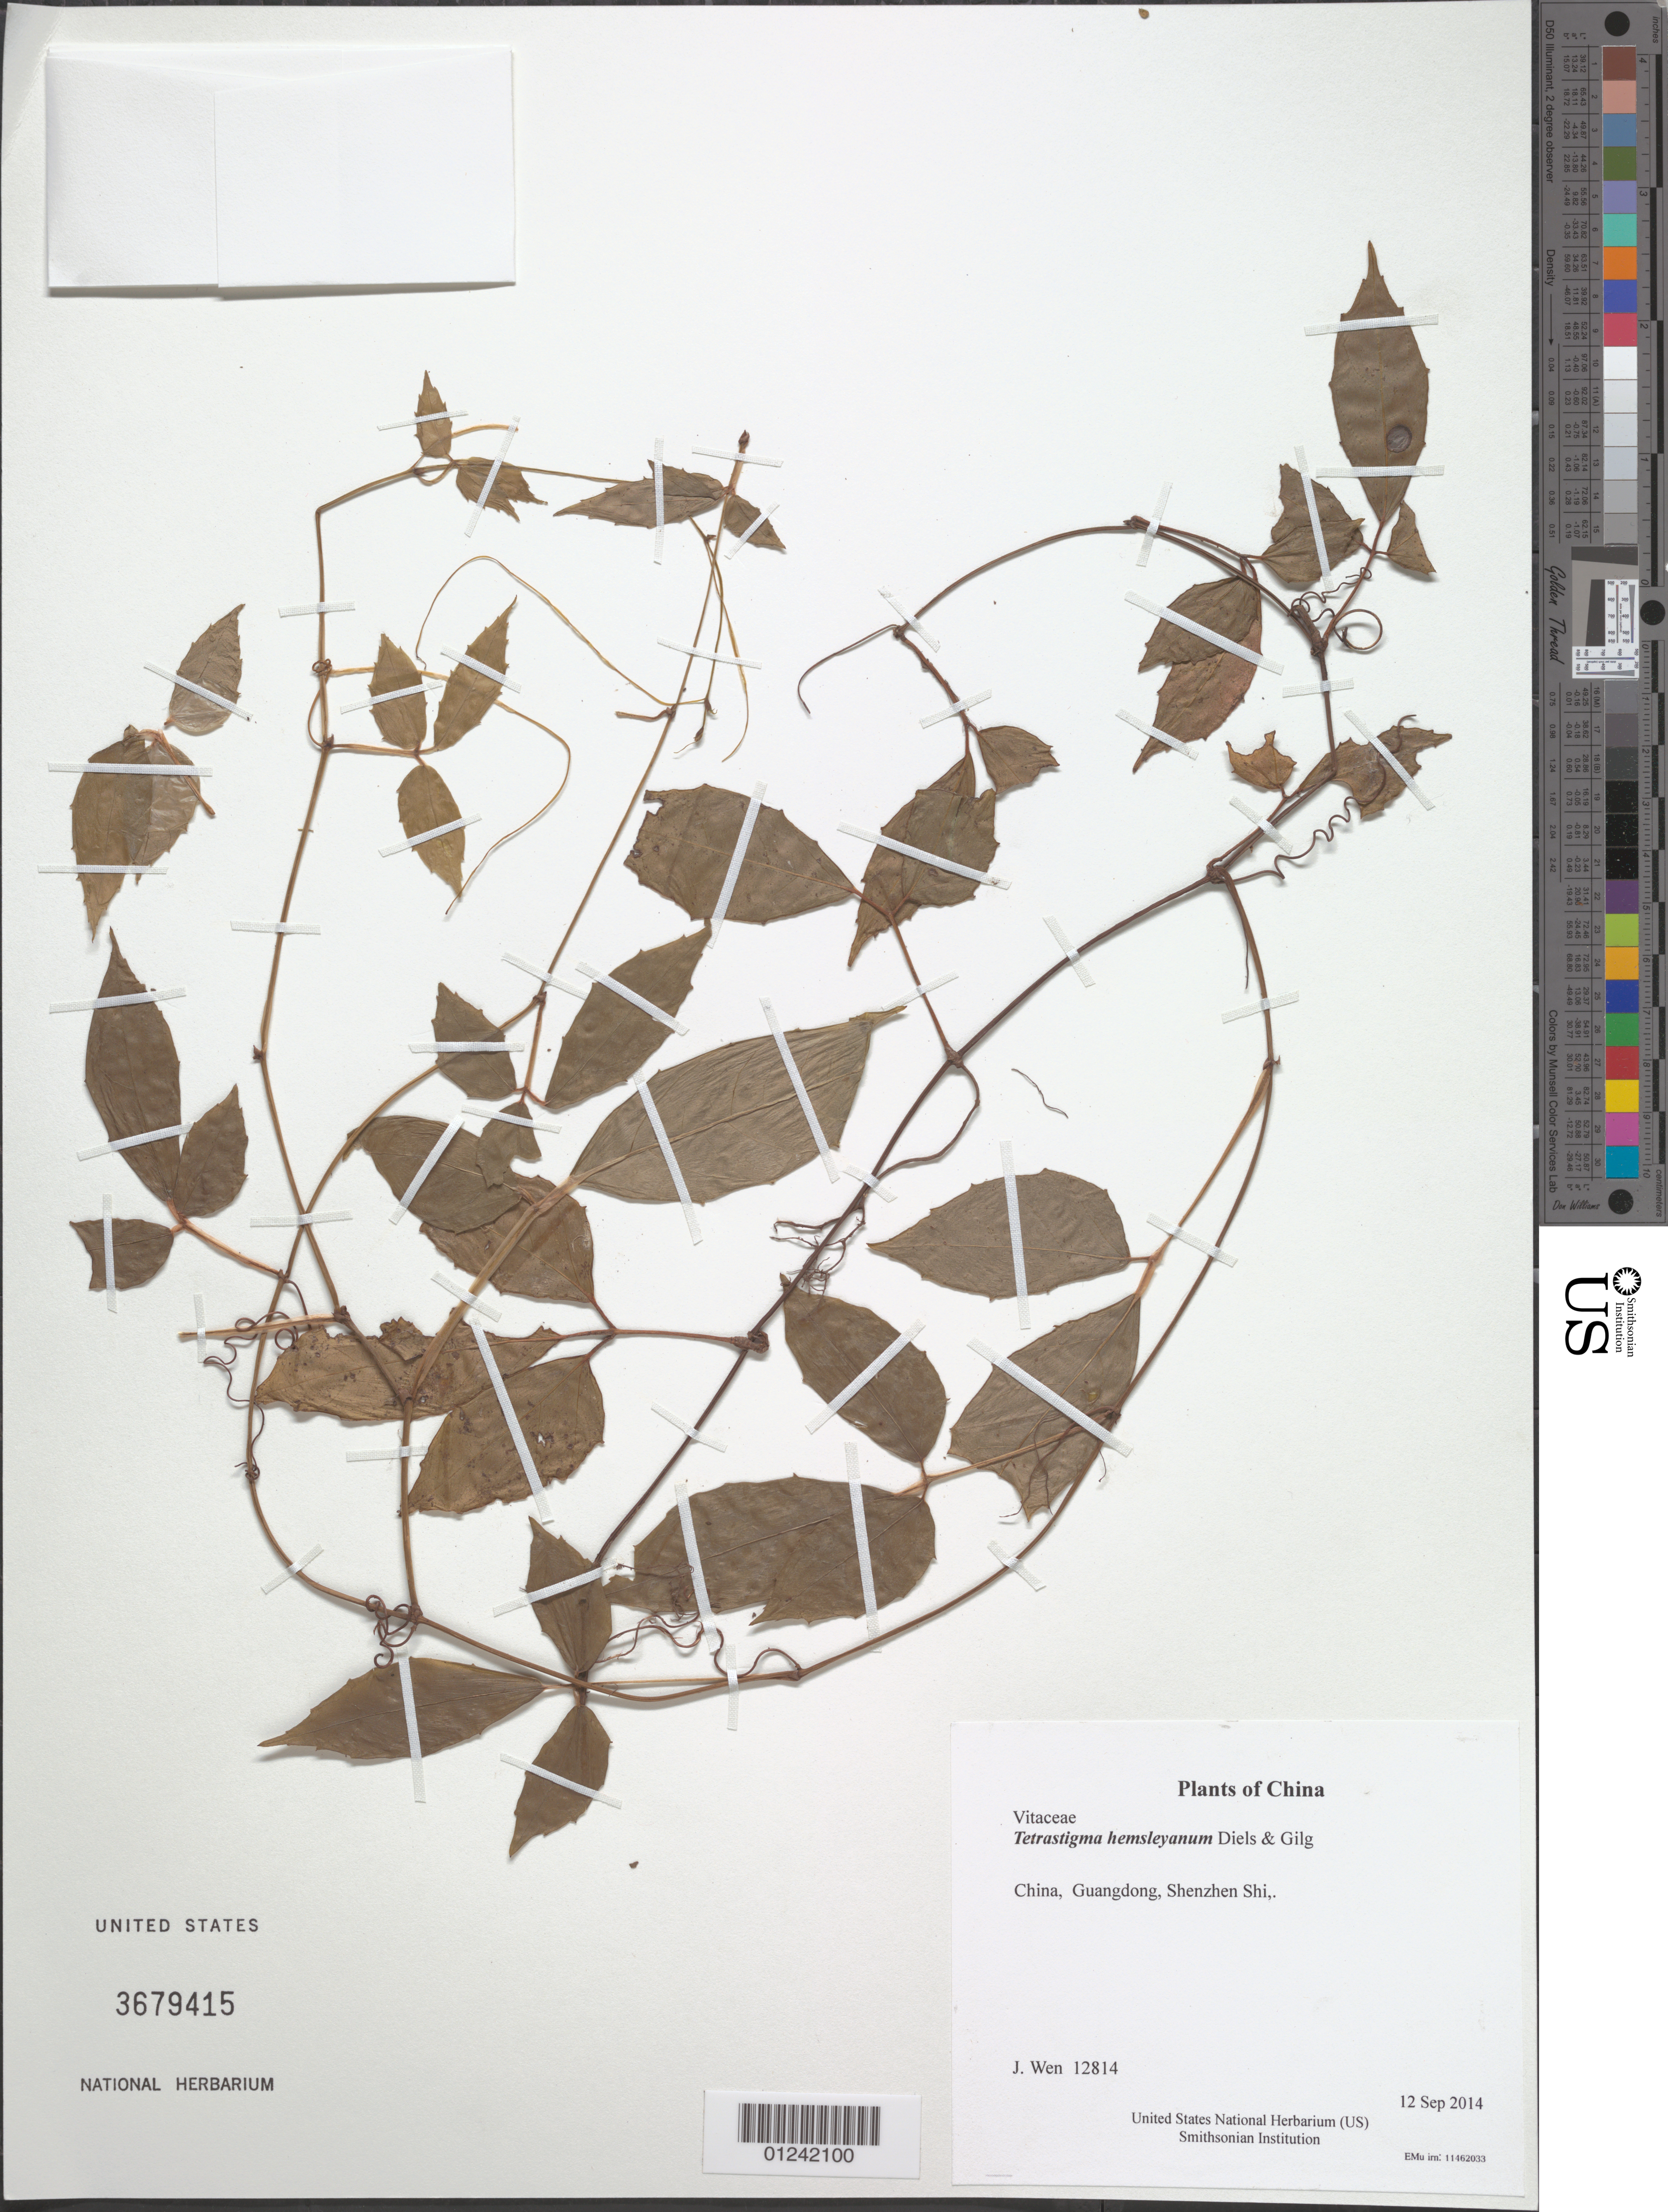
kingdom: Plantae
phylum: Tracheophyta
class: Magnoliopsida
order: Vitales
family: Vitaceae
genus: Tetrastigma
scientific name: Tetrastigma hemsleyanum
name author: Diels & Gilg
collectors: J. Wen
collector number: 12814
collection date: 2014-09-12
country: China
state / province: Guangdong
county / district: Shenzhen Shi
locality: Guangdong, Shenzhen Shi,Wutongshan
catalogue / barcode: US 3679415